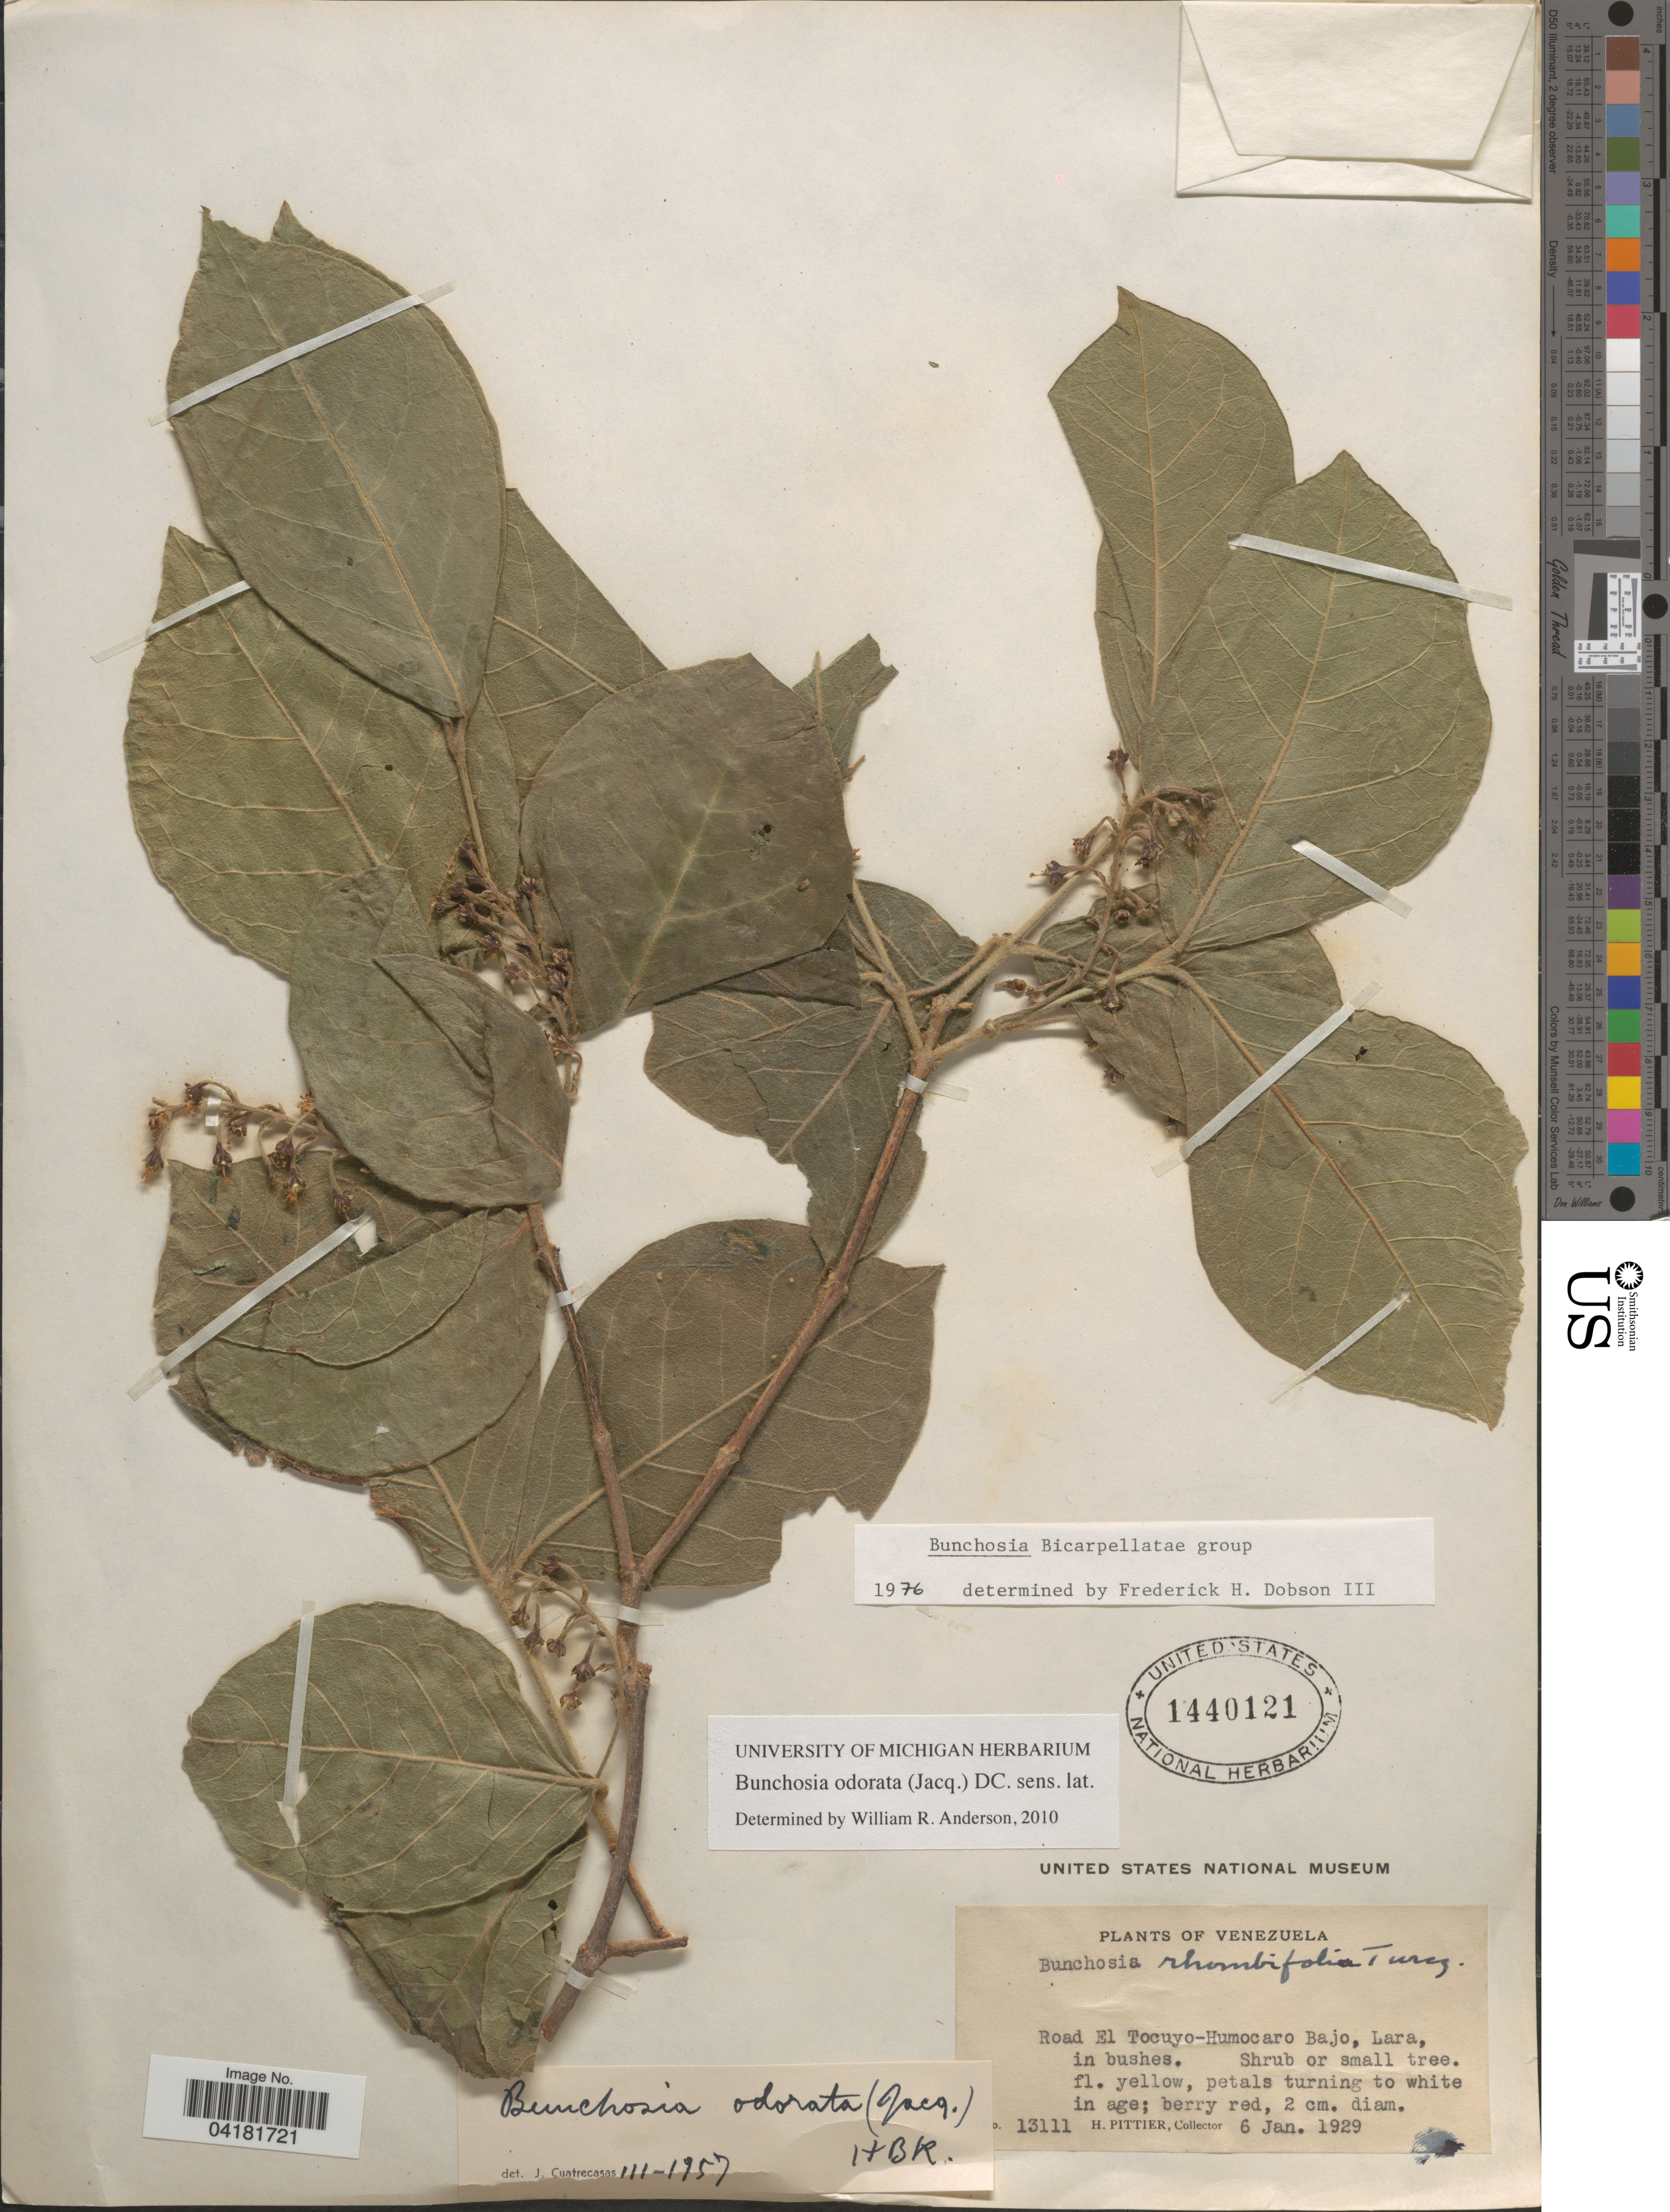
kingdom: Plantae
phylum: Tracheophyta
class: Magnoliopsida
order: Malpighiales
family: Malpighiaceae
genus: Bunchosia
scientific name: Bunchosia breedlovei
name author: W.R. Anderson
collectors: H. F. Pittier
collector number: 13111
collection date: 1929-01-06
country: Venezuela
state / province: Lara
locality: Road El Tocuyo-Humocaro Bajo.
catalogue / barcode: US 1440121